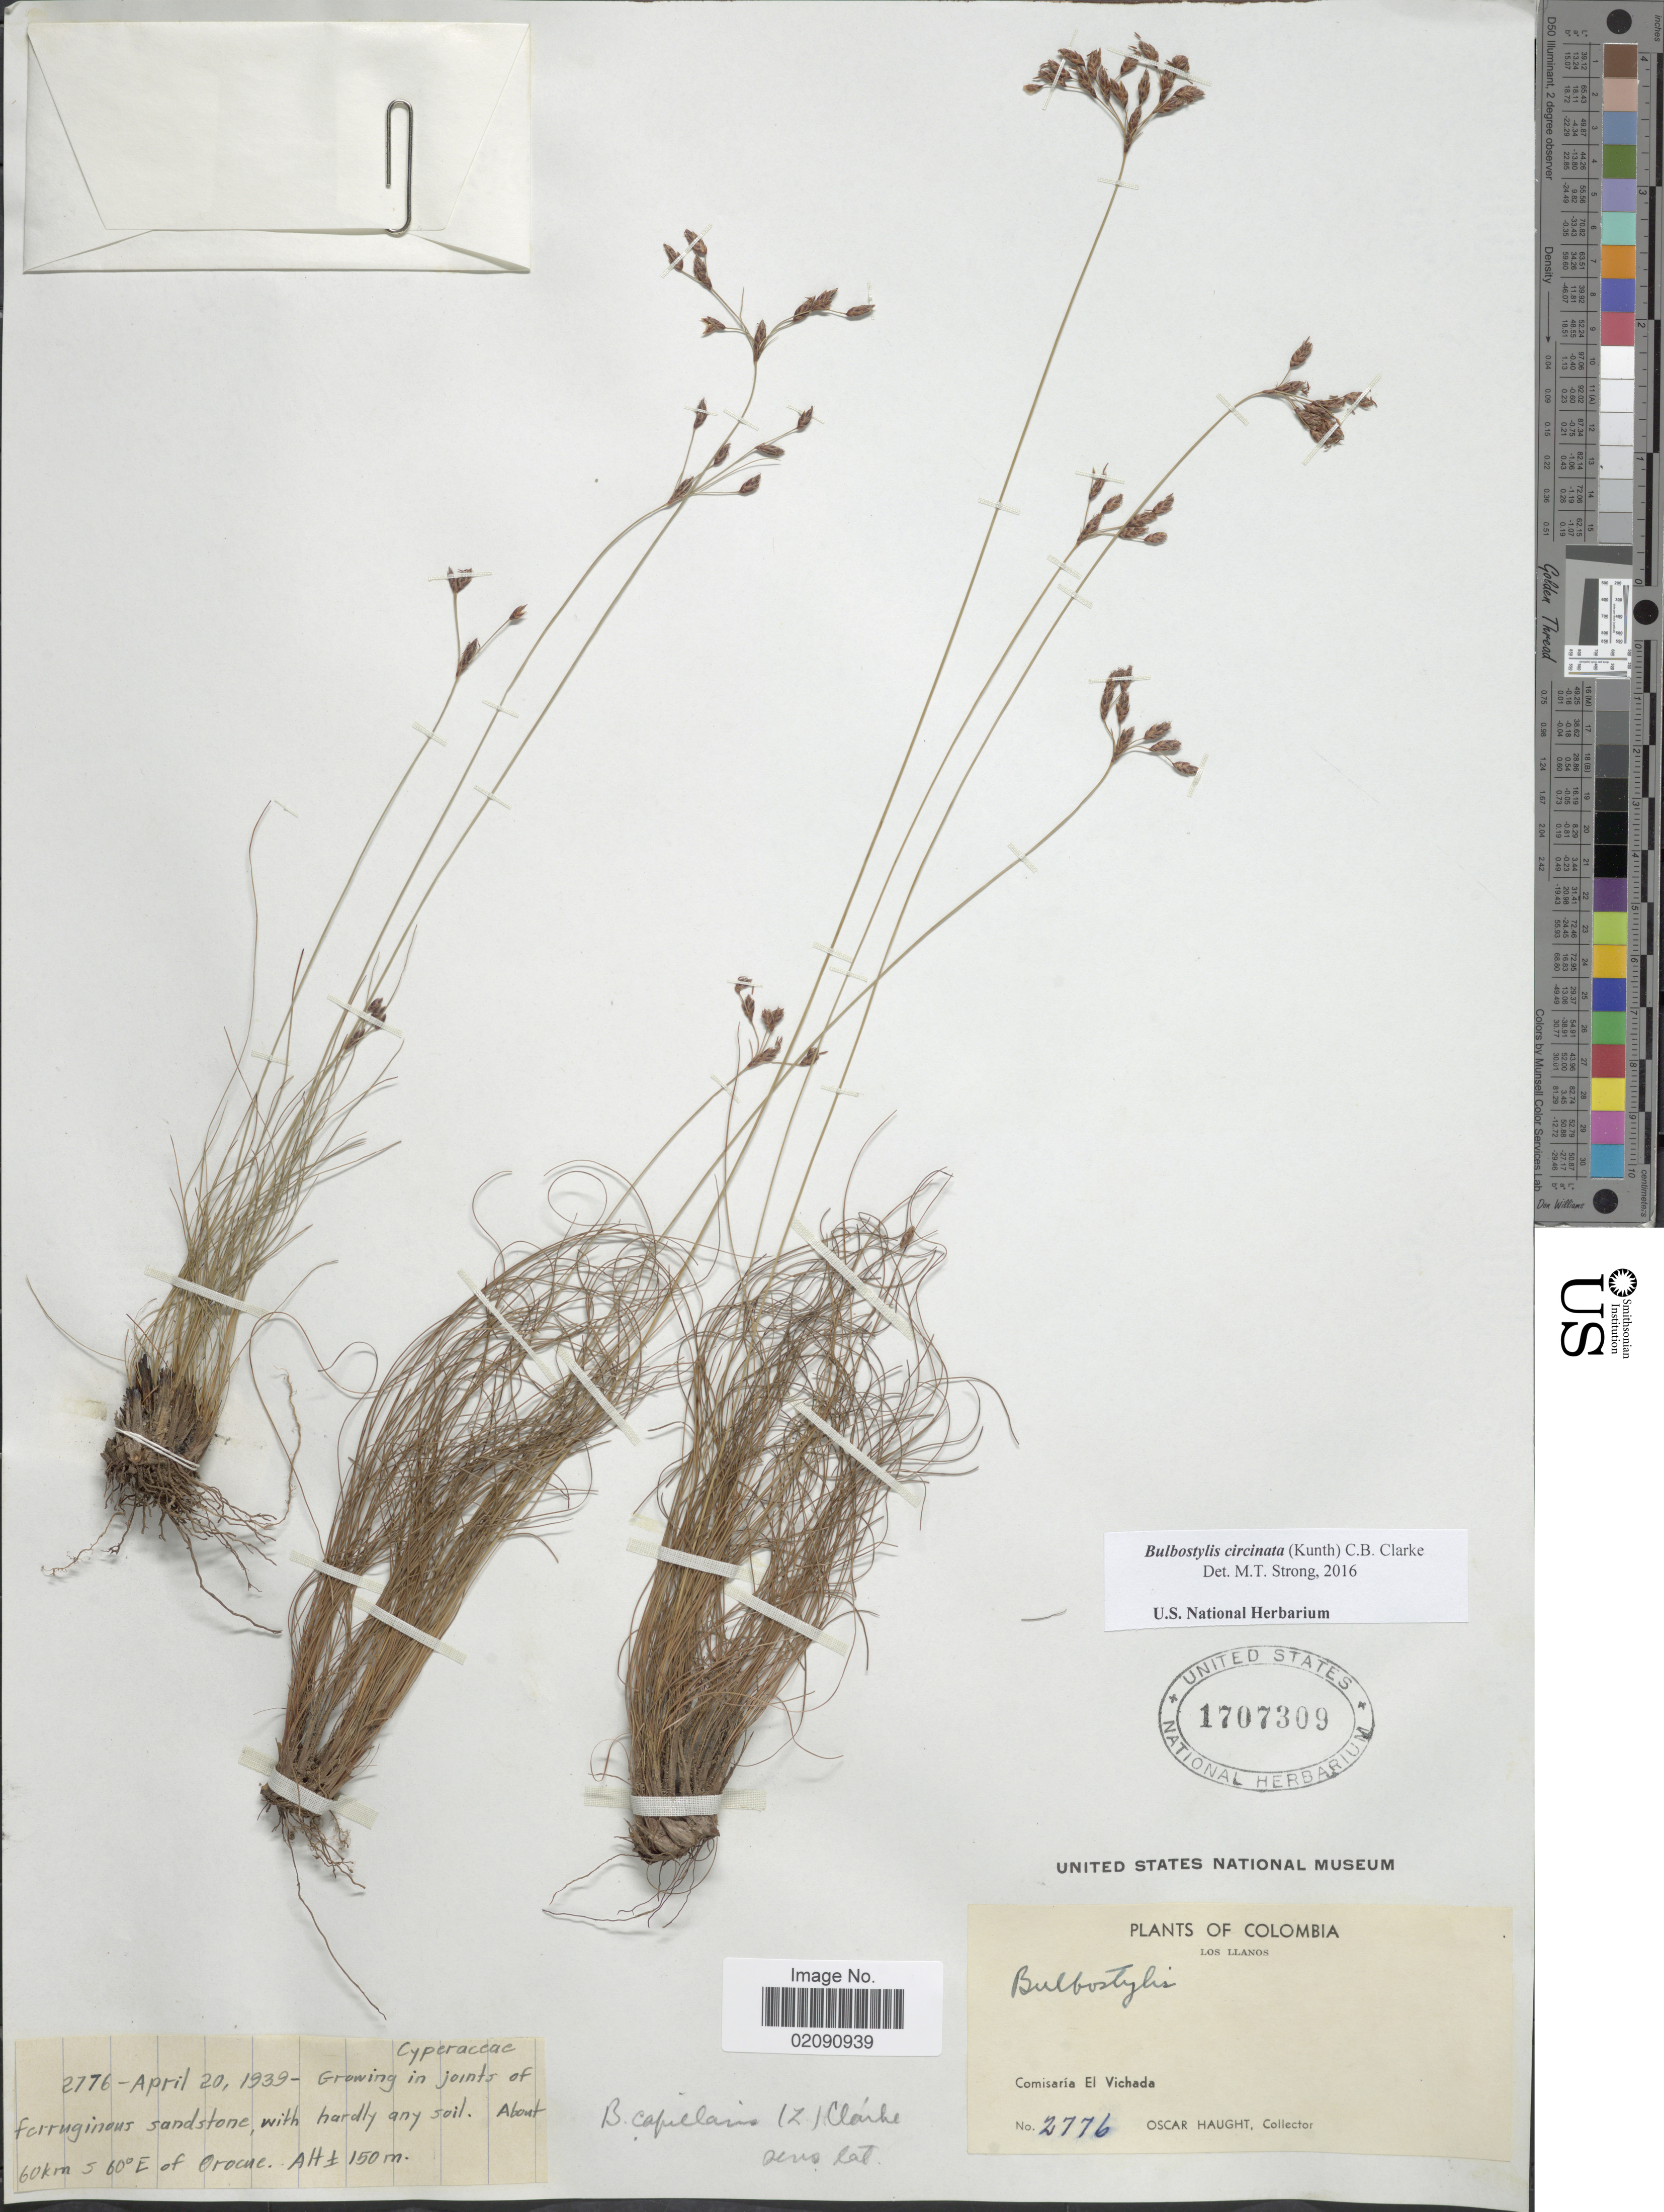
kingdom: Plantae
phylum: Tracheophyta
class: Liliopsida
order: Poales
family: Cyperaceae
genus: Bulbostylis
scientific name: Bulbostylis circinata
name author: (Kunth) C.B. Clarke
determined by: Strong, M. T., (US), Smithsonian Institution - National Museum of Natural History (UNITED STATES)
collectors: O. L. Haught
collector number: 2776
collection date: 1939-04-20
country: Colombia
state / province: Vichada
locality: Los Llanos, Comisaria El Vichada, about 60 km S 60 degrees E of Orocue.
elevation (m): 150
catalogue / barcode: US 1707309